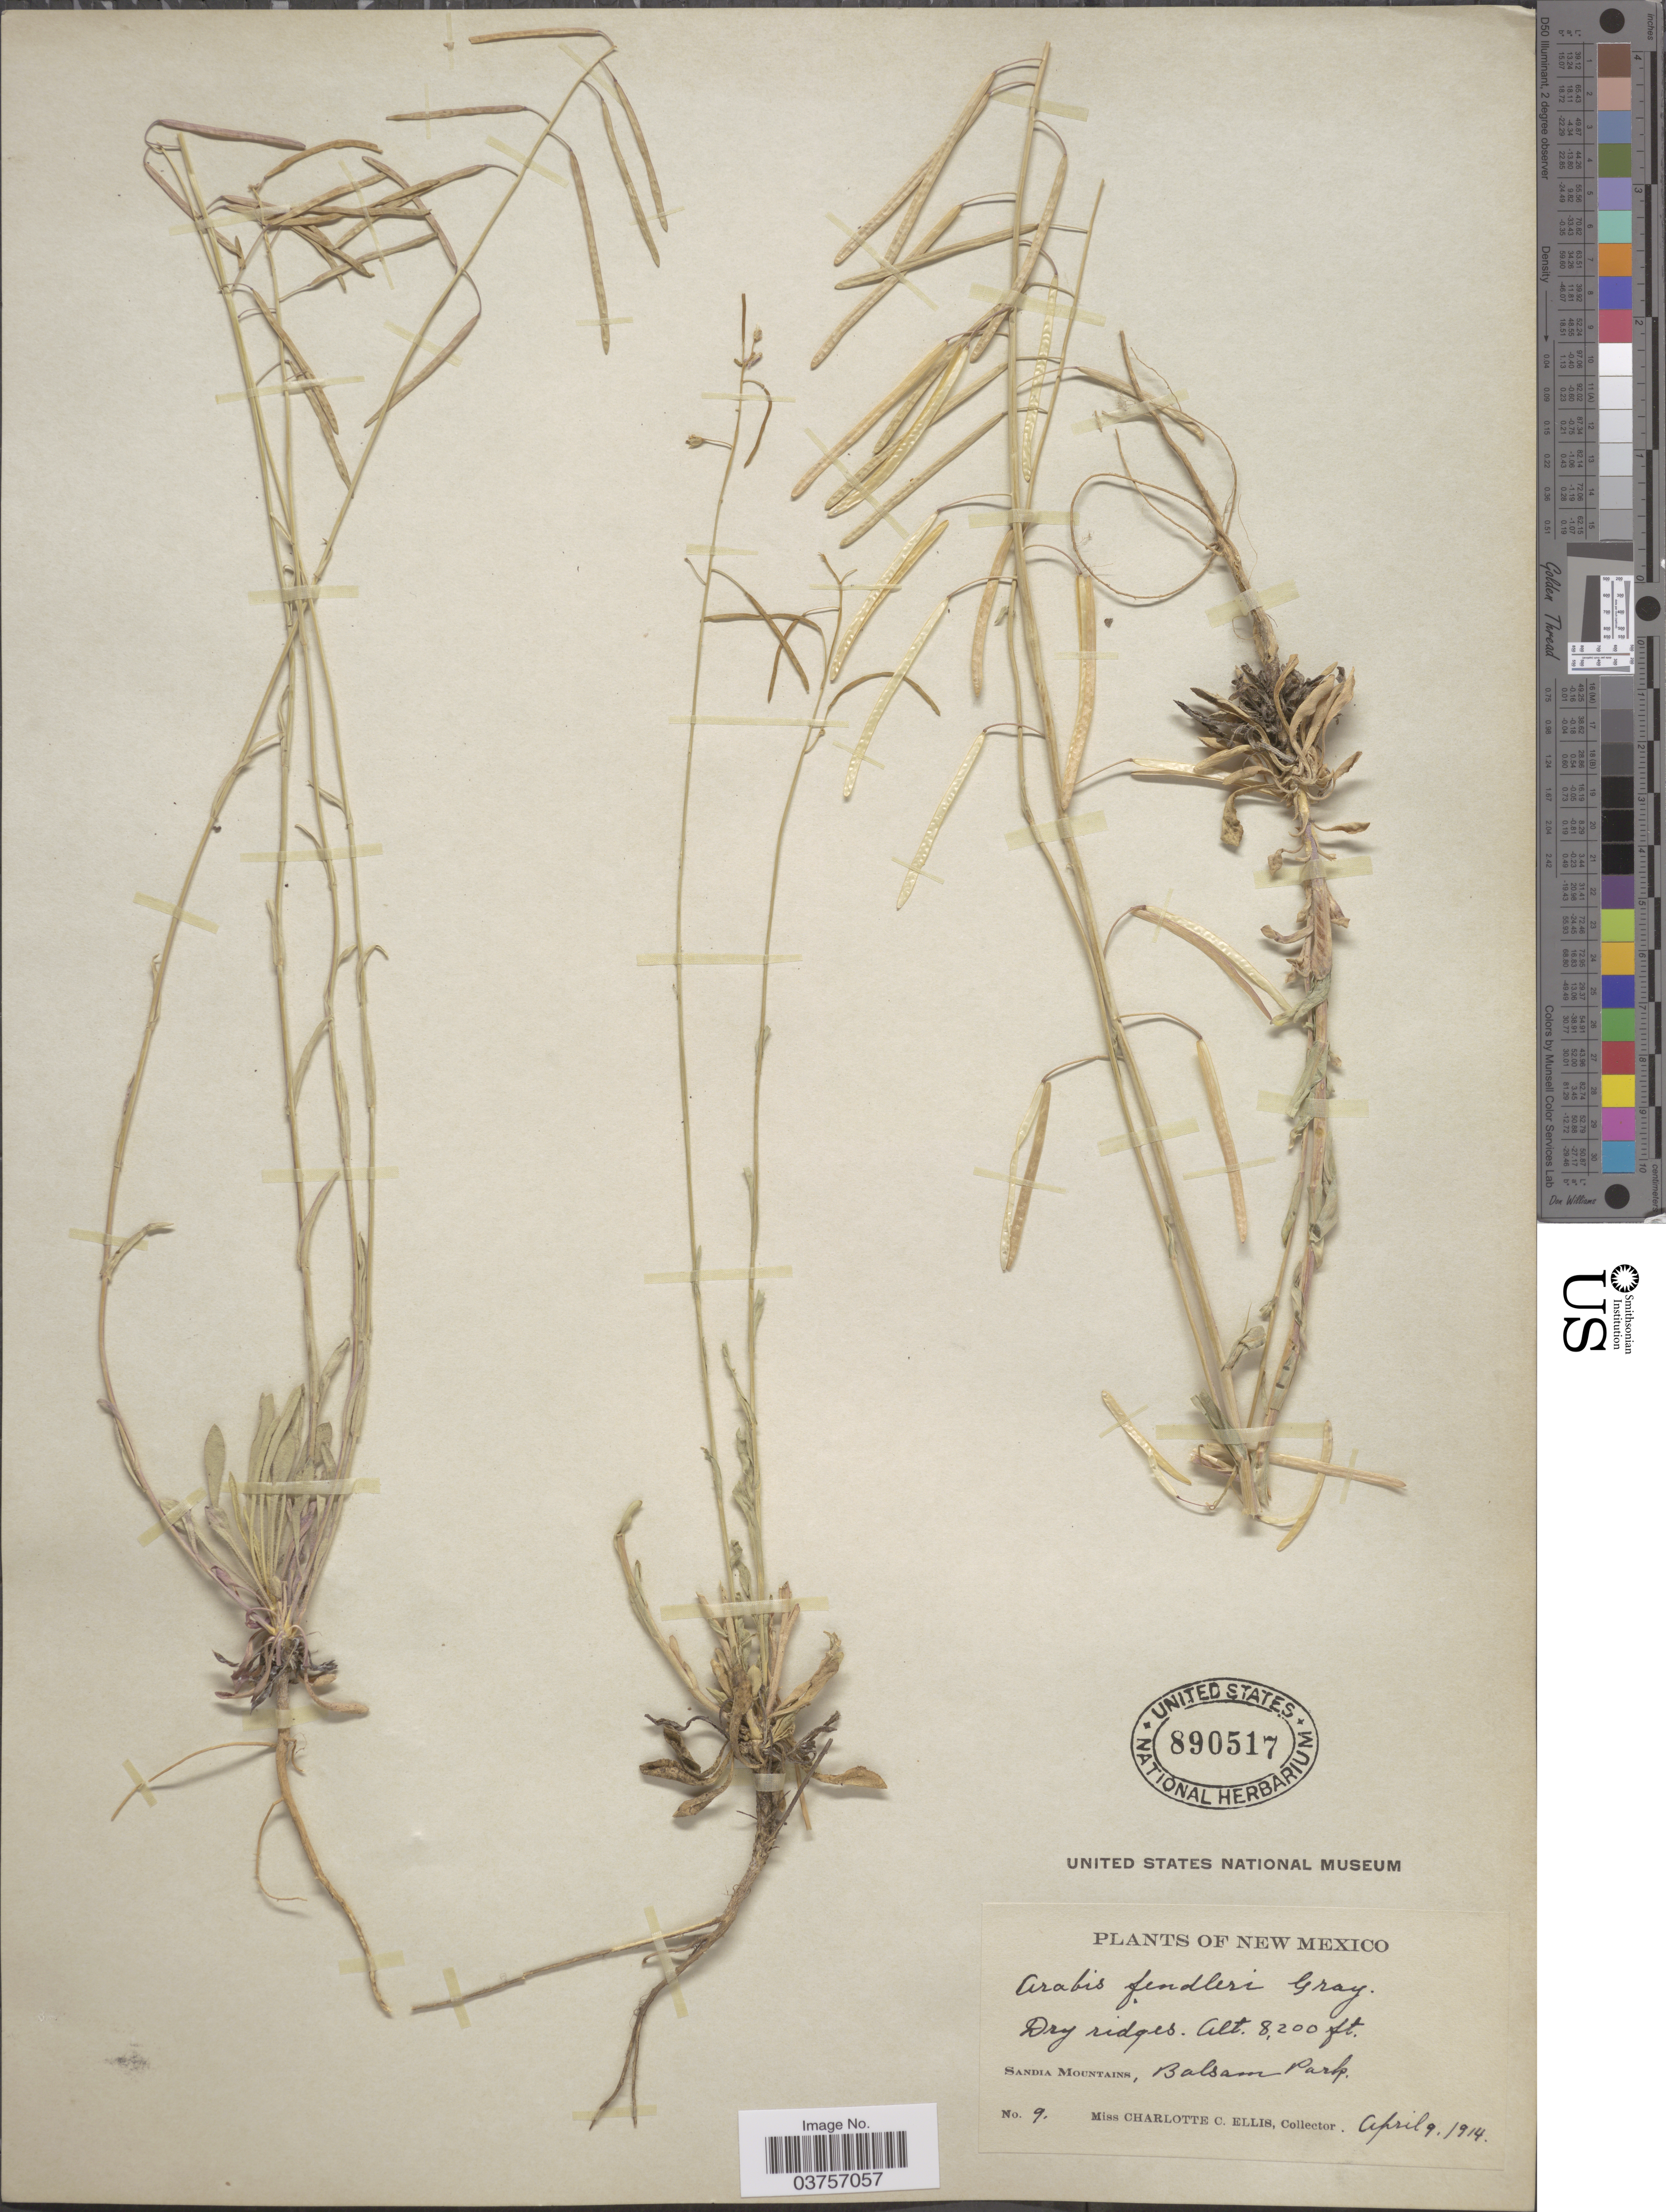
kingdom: Plantae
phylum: Tracheophyta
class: Magnoliopsida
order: Brassicales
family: Brassicaceae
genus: Arabis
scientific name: Arabis fendleri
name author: (S. Watson) Greene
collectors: C. C. Ellis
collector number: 9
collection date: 1914-04-09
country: United States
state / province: New Mexico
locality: Sandia Mountains, Balsam Park.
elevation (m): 2499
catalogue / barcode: US 890517